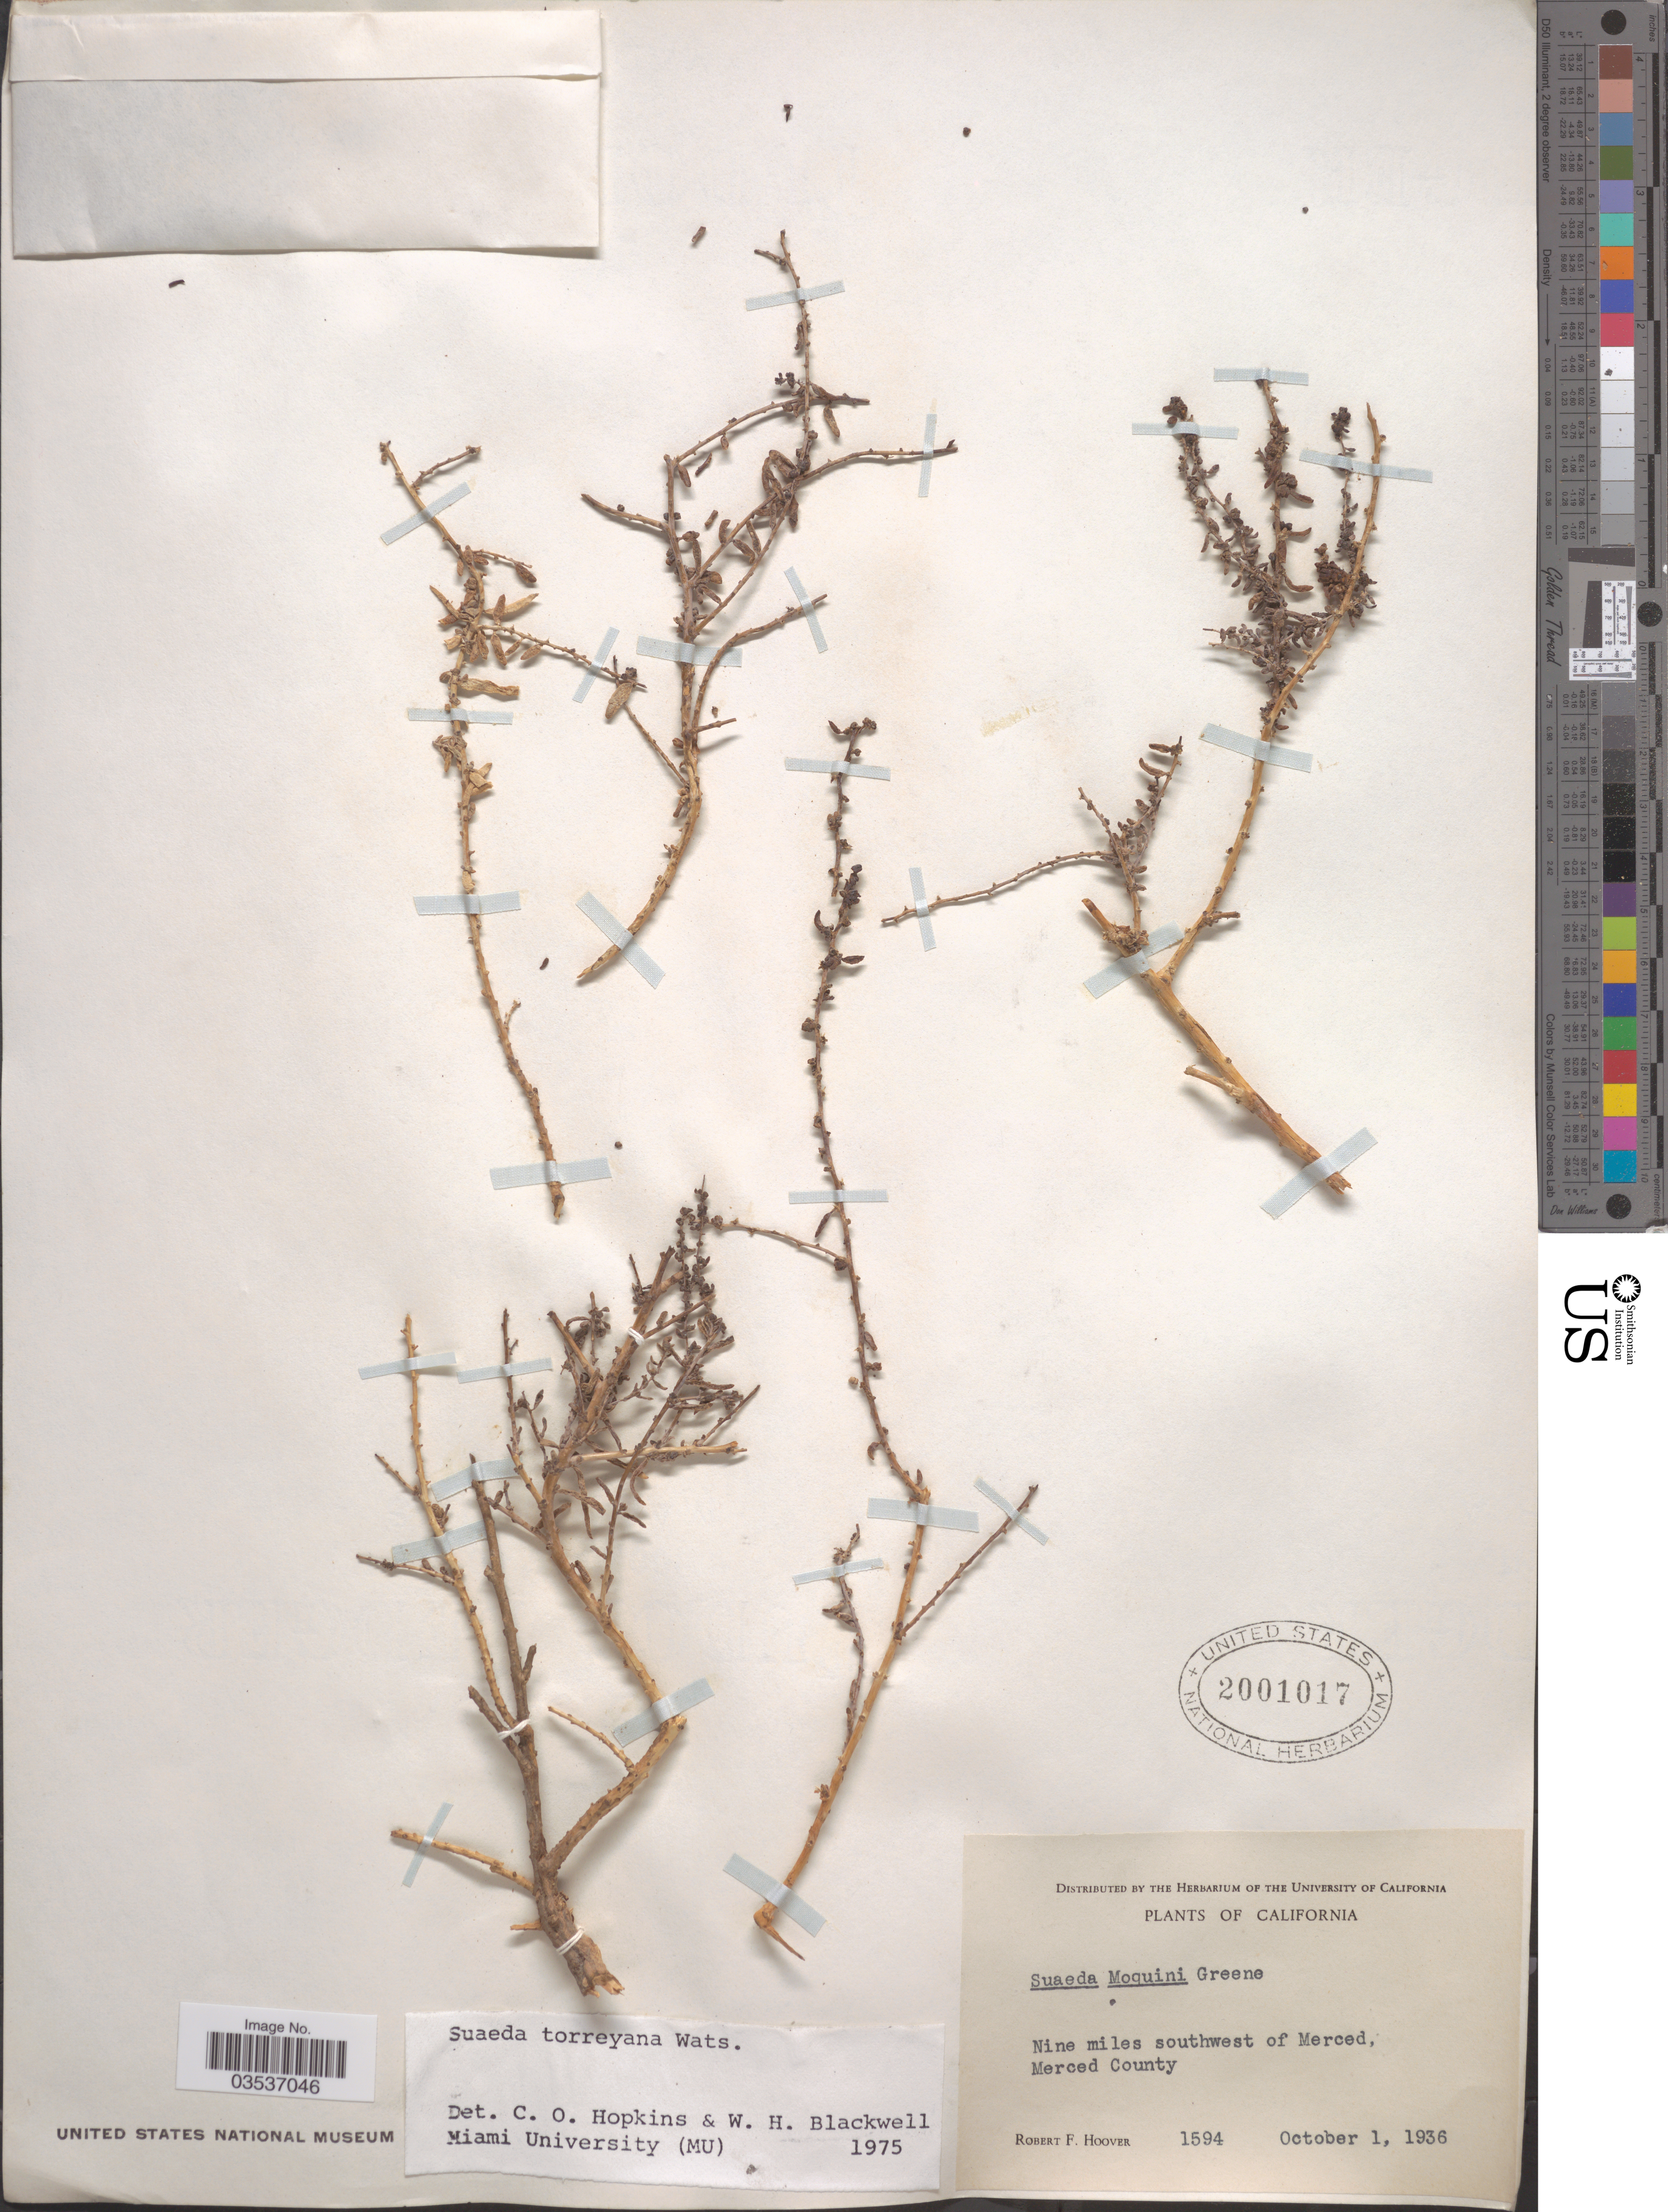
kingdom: Plantae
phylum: Tracheophyta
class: Magnoliopsida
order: Caryophyllales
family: Amaranthaceae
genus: Suaeda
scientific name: Suaeda torreyana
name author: S. Watson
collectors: R. F. Hoover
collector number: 1594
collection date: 1936-10-01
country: United States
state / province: California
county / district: Merced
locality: Nine miles southwest of Merced, Merced County.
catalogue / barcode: US 2001017